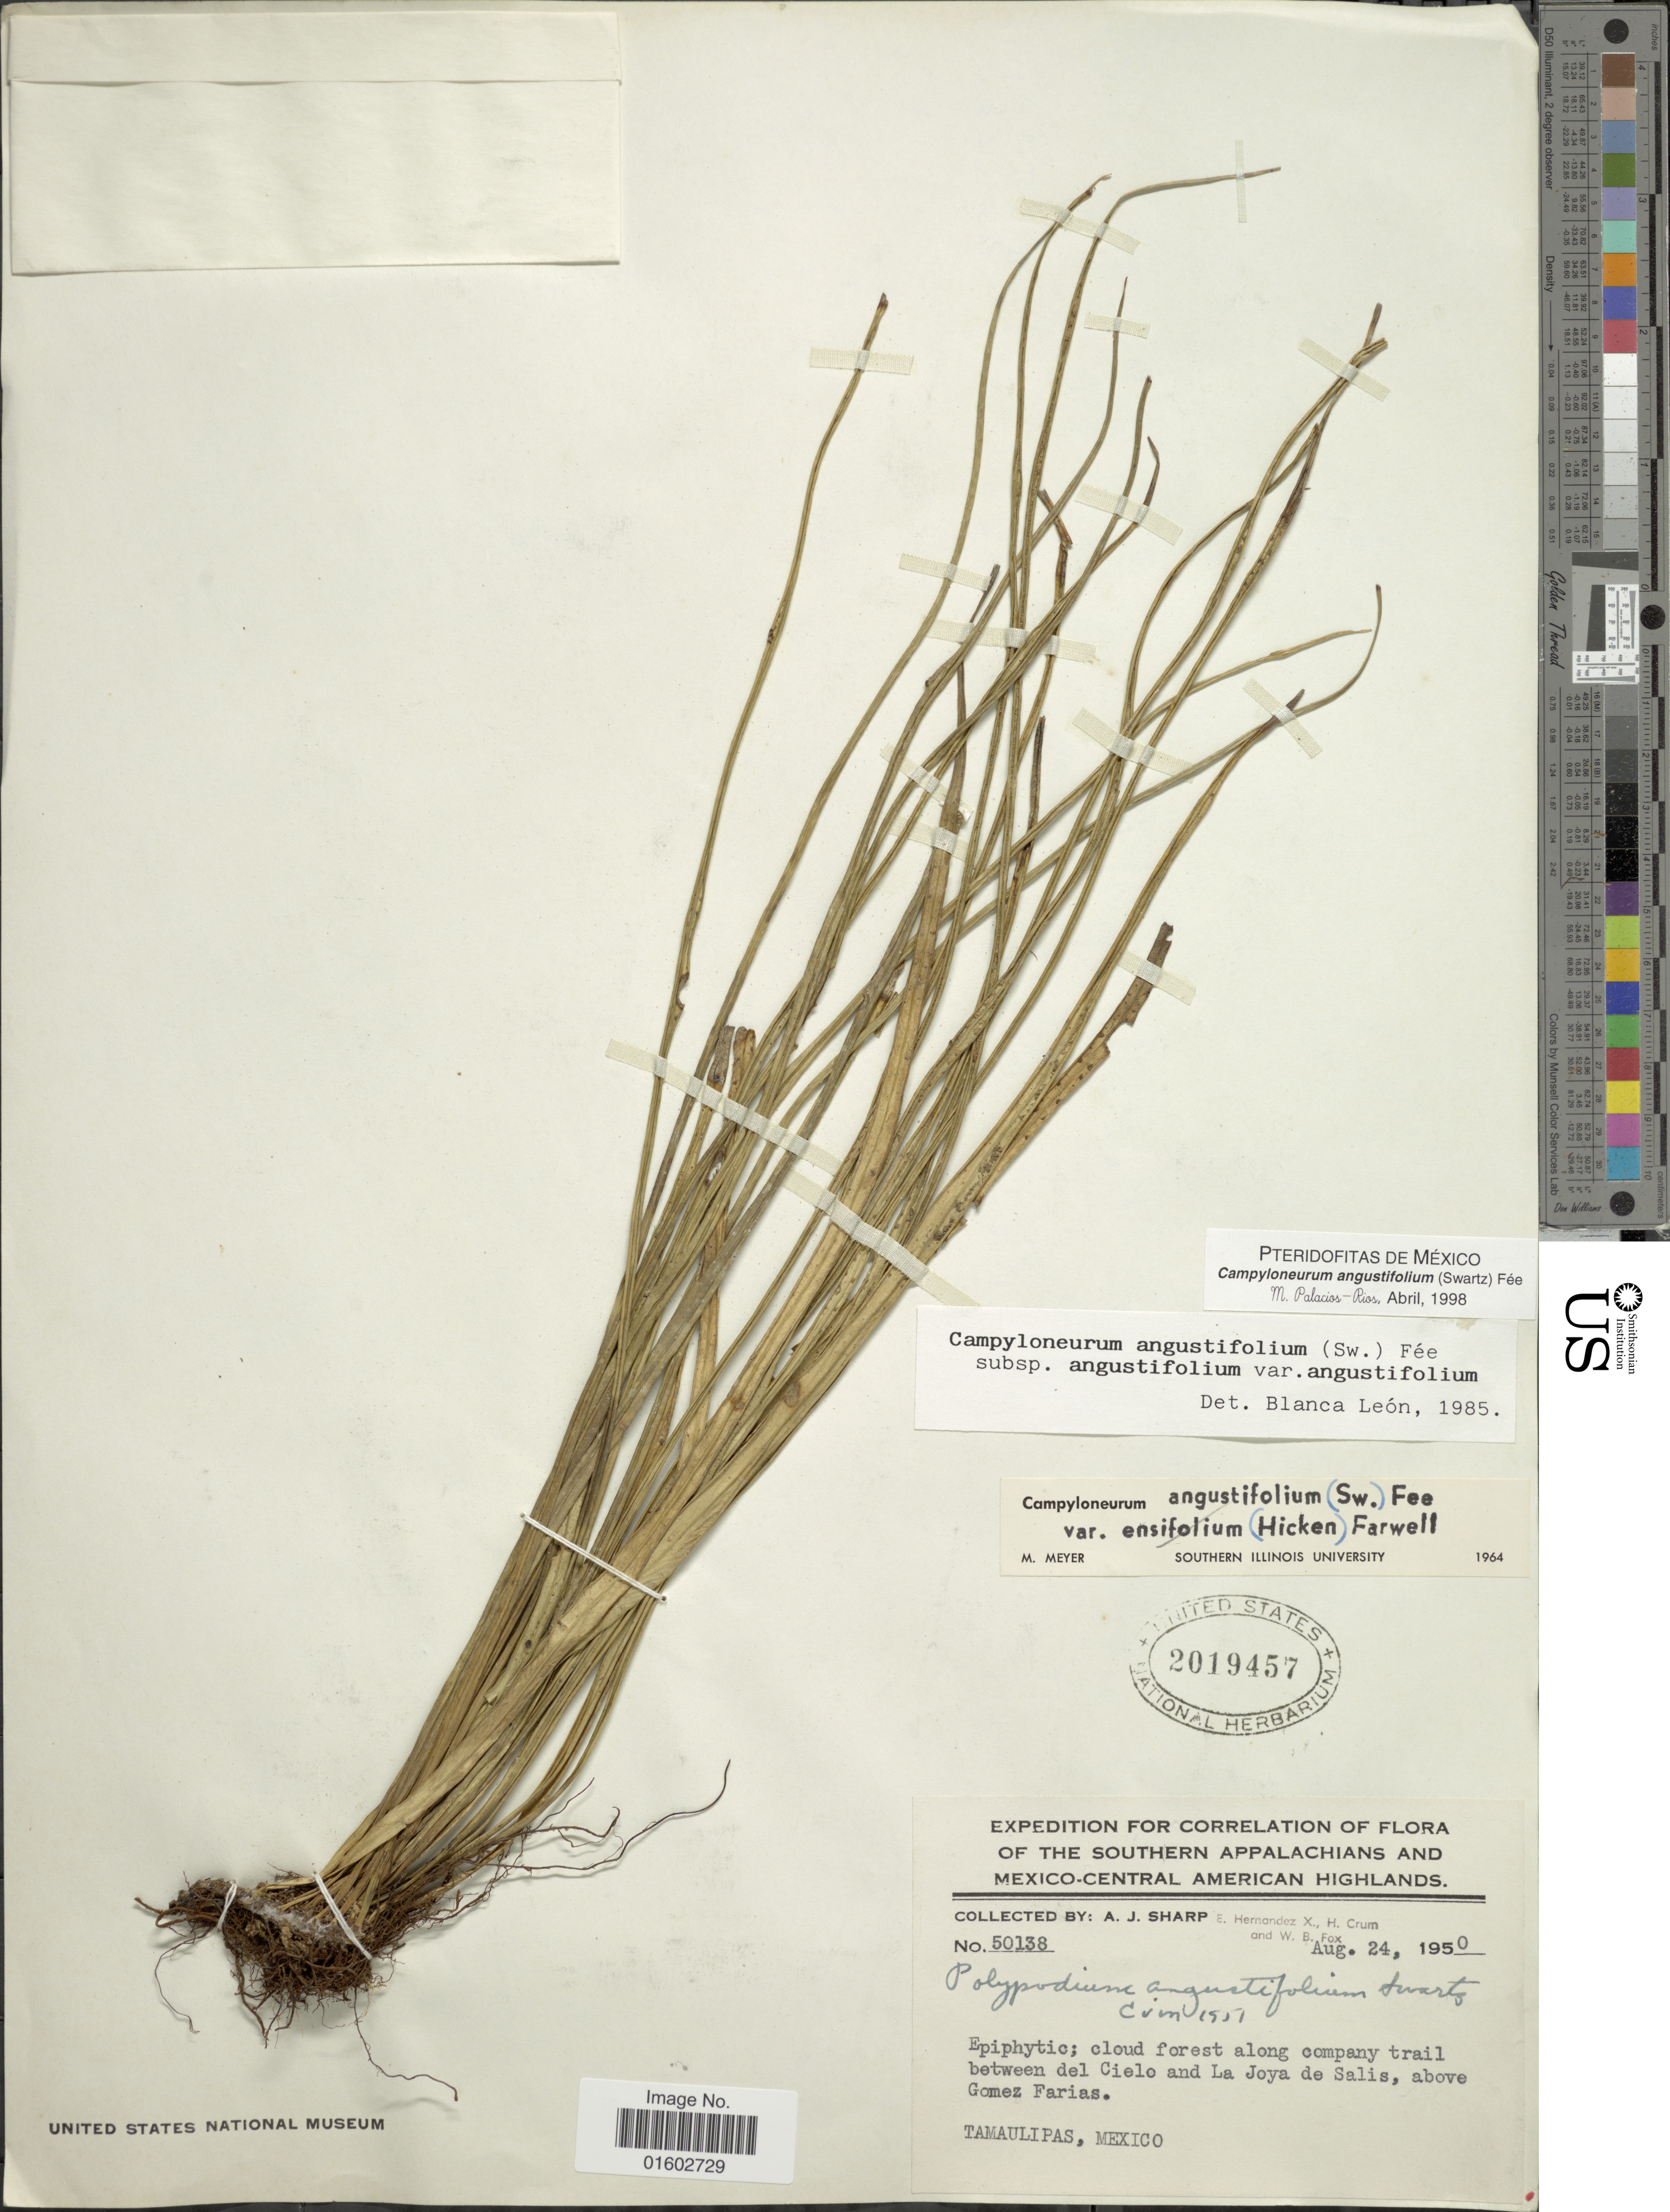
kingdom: Plantae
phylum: Tracheophyta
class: Polypodiopsida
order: Polypodiales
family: Polypodiaceae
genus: Campyloneurum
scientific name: Campyloneurum angustifolium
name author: (Sw.) Fée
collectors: A. J. Sharp, E. Hernandez X., H. A. Crum & W. B. Fox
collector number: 50138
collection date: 1950-08-24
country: Mexico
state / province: Tamaulipas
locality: Cloud forest along company trail between del Cielo and La Joya de Salis, above Gomez Farias, The southern Appalachians and Mexico-Central American Highlands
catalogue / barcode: US 2019457